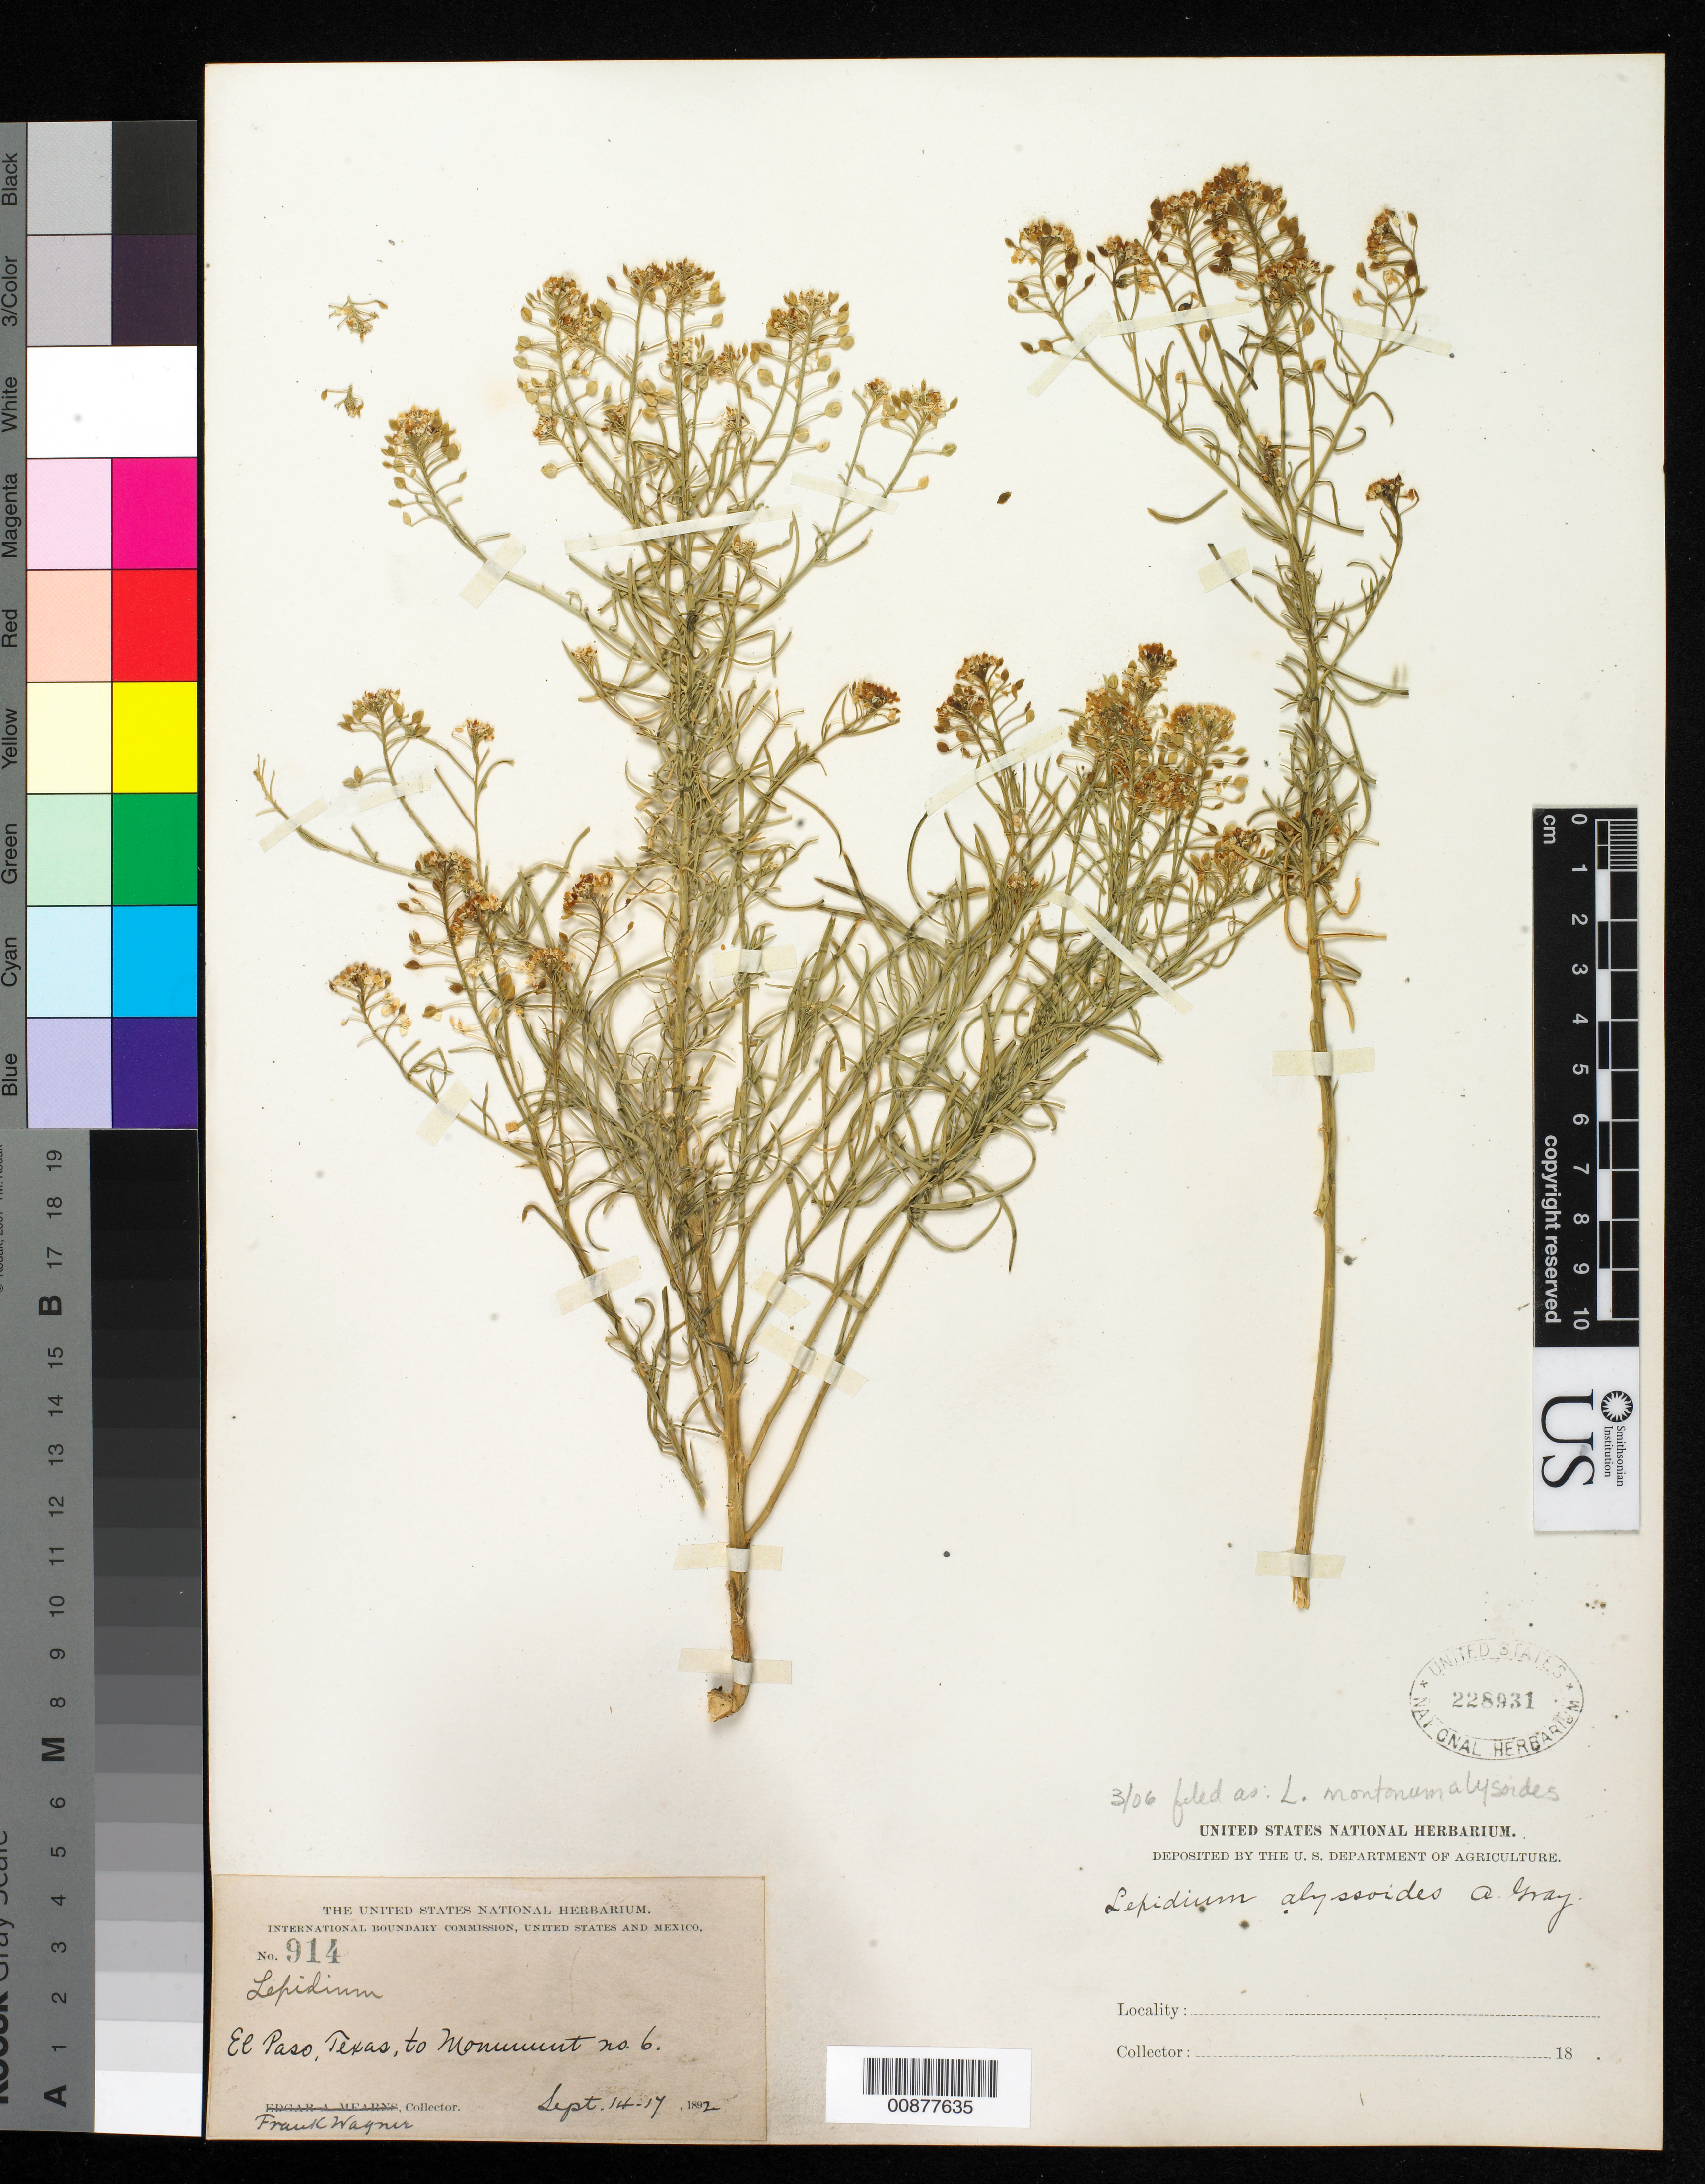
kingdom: Plantae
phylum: Tracheophyta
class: Magnoliopsida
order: Brassicales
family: Brassicaceae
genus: Lepidium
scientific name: Lepidium montanum var. alyssoides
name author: (A. Gray) M.E. Jones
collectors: F. Wagner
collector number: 914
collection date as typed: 14 Sep 1892 to 17 Sep 1892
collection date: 1892-09-14/1892-09-17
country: United States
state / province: Texas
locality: El Paso, Texas, to Monument no. 6.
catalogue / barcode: US 228931